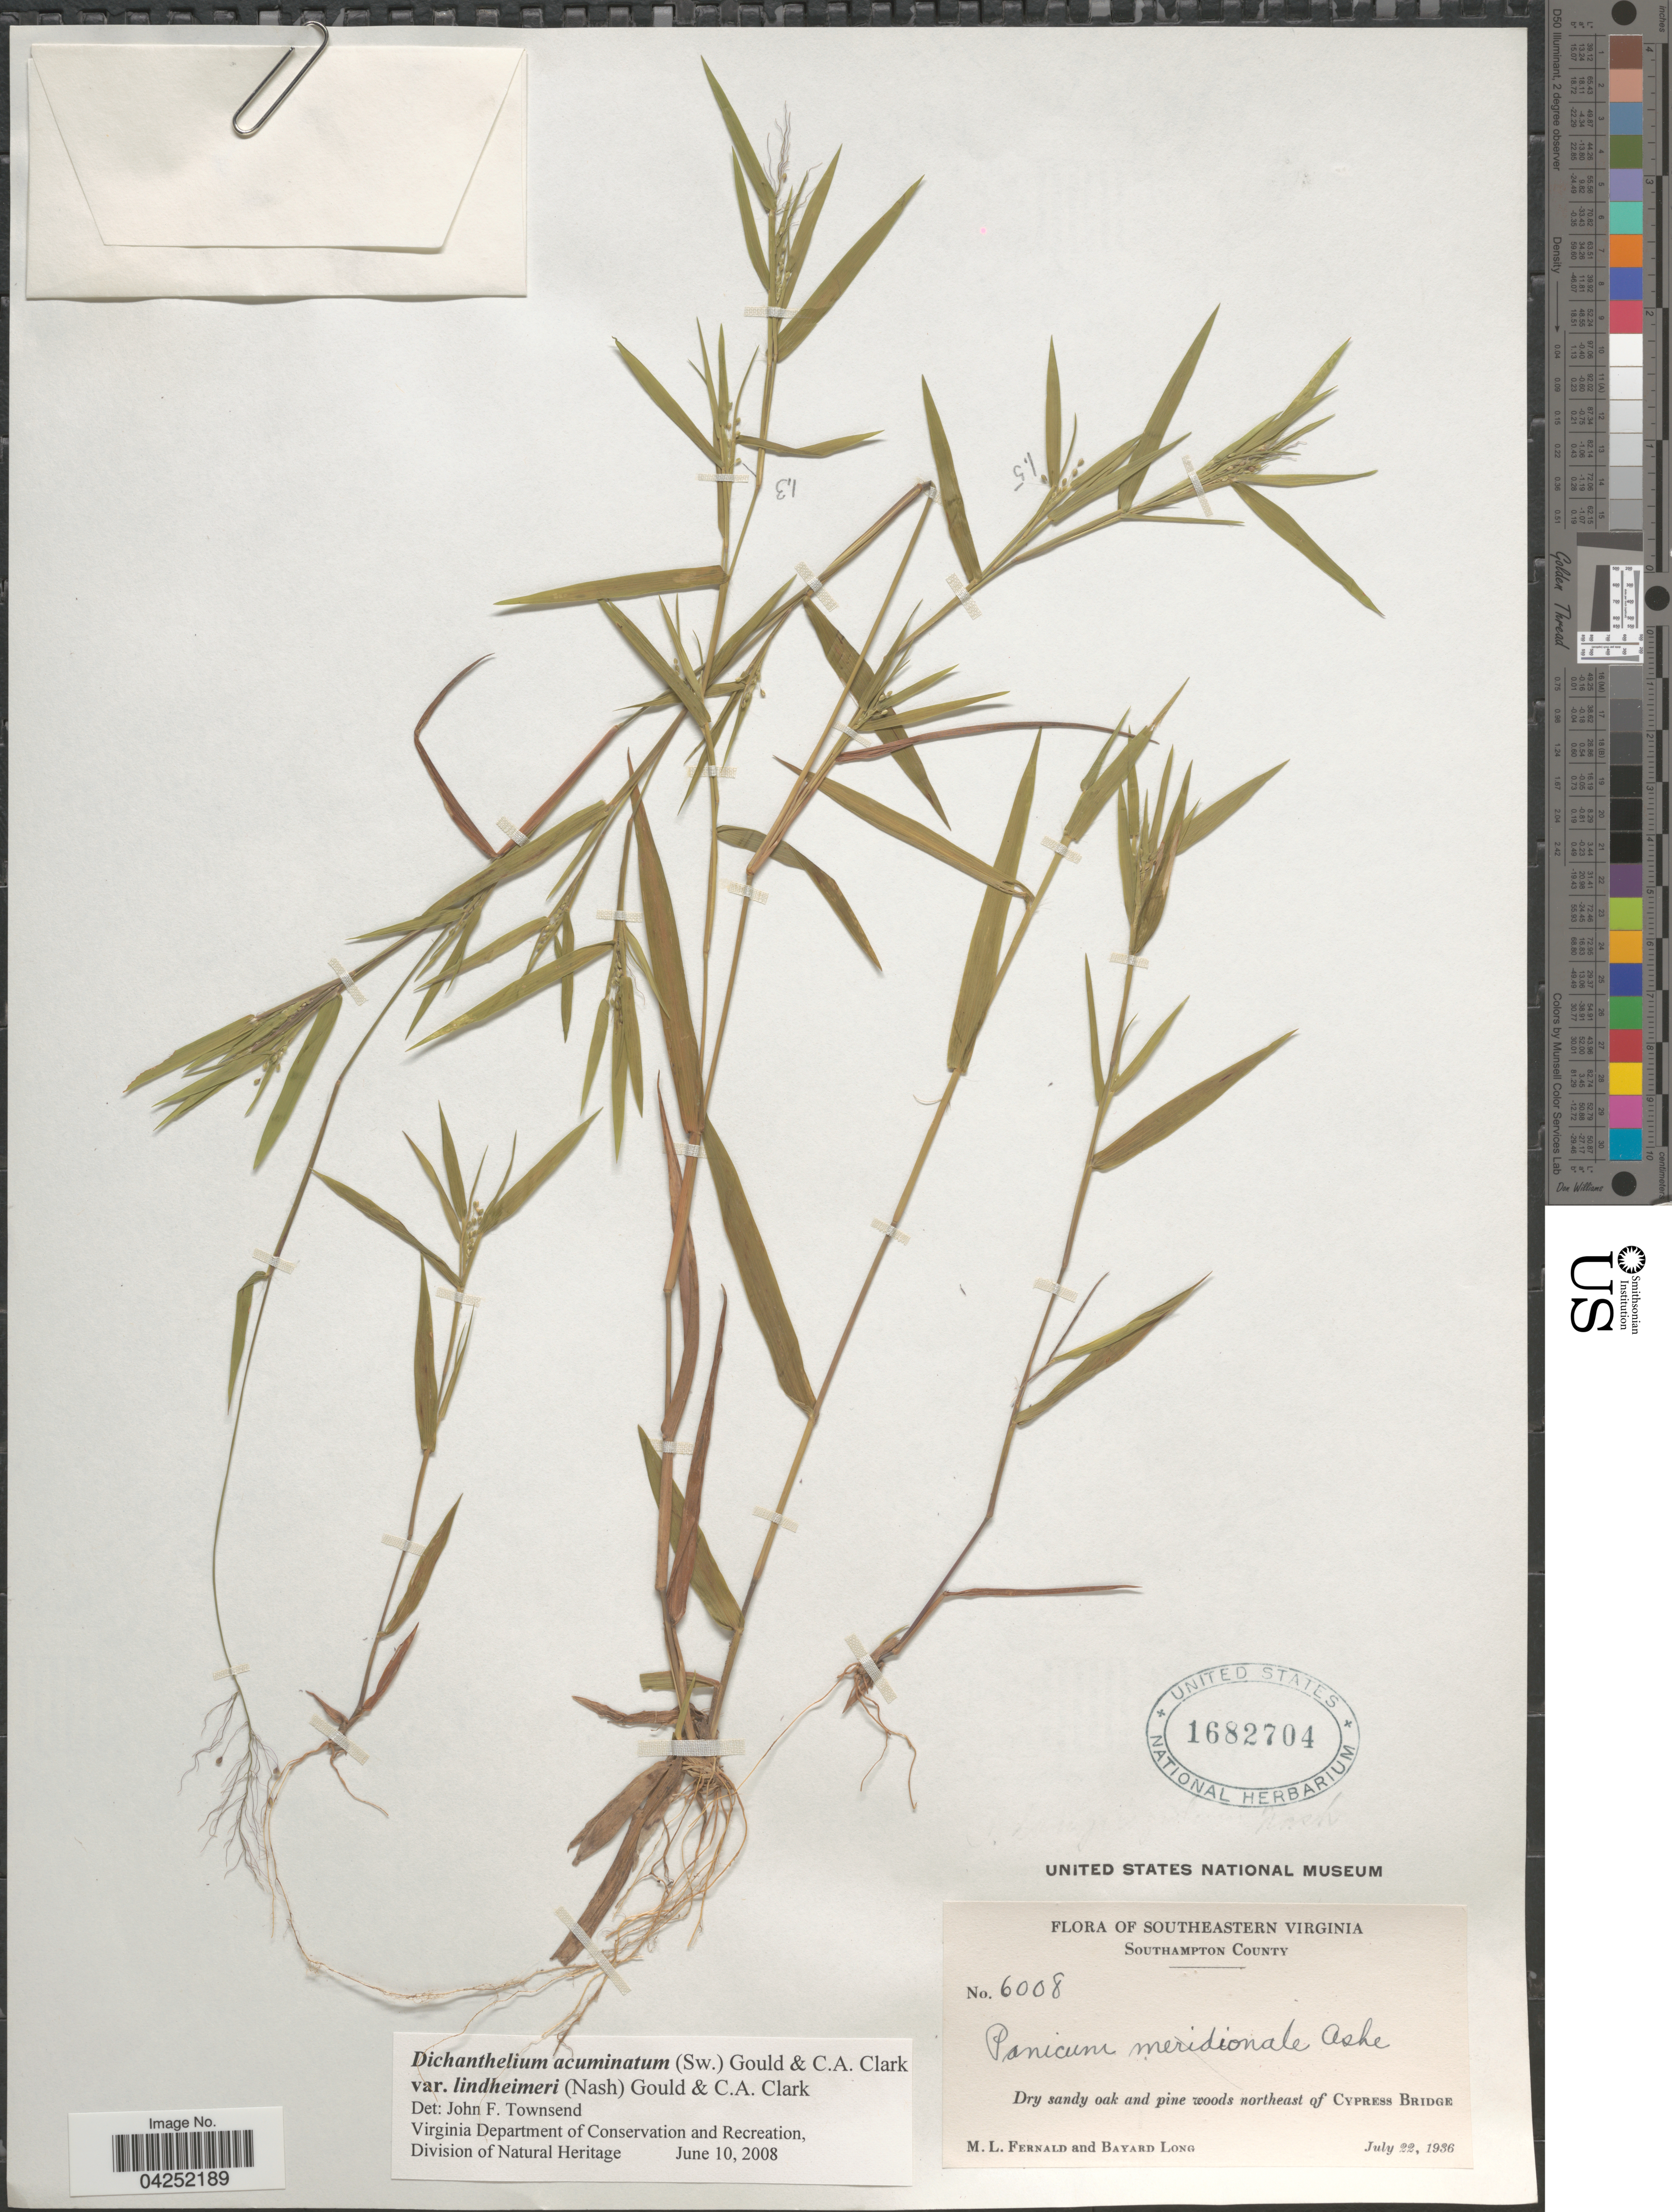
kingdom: Plantae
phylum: Tracheophyta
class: Liliopsida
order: Poales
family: Poaceae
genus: Dichanthelium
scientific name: Dichanthelium acuminatum var. lindheimeri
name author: (Nash) Gould & C.A. Clark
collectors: M. L. Fernald & B. Long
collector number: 6008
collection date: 1936-07-22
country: United States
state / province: Virginia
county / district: Southampton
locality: Southeastern Virginia. Southampton County. Dry sandy oak and pine woods northeast of Cypress Bridge.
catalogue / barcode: US 1682704